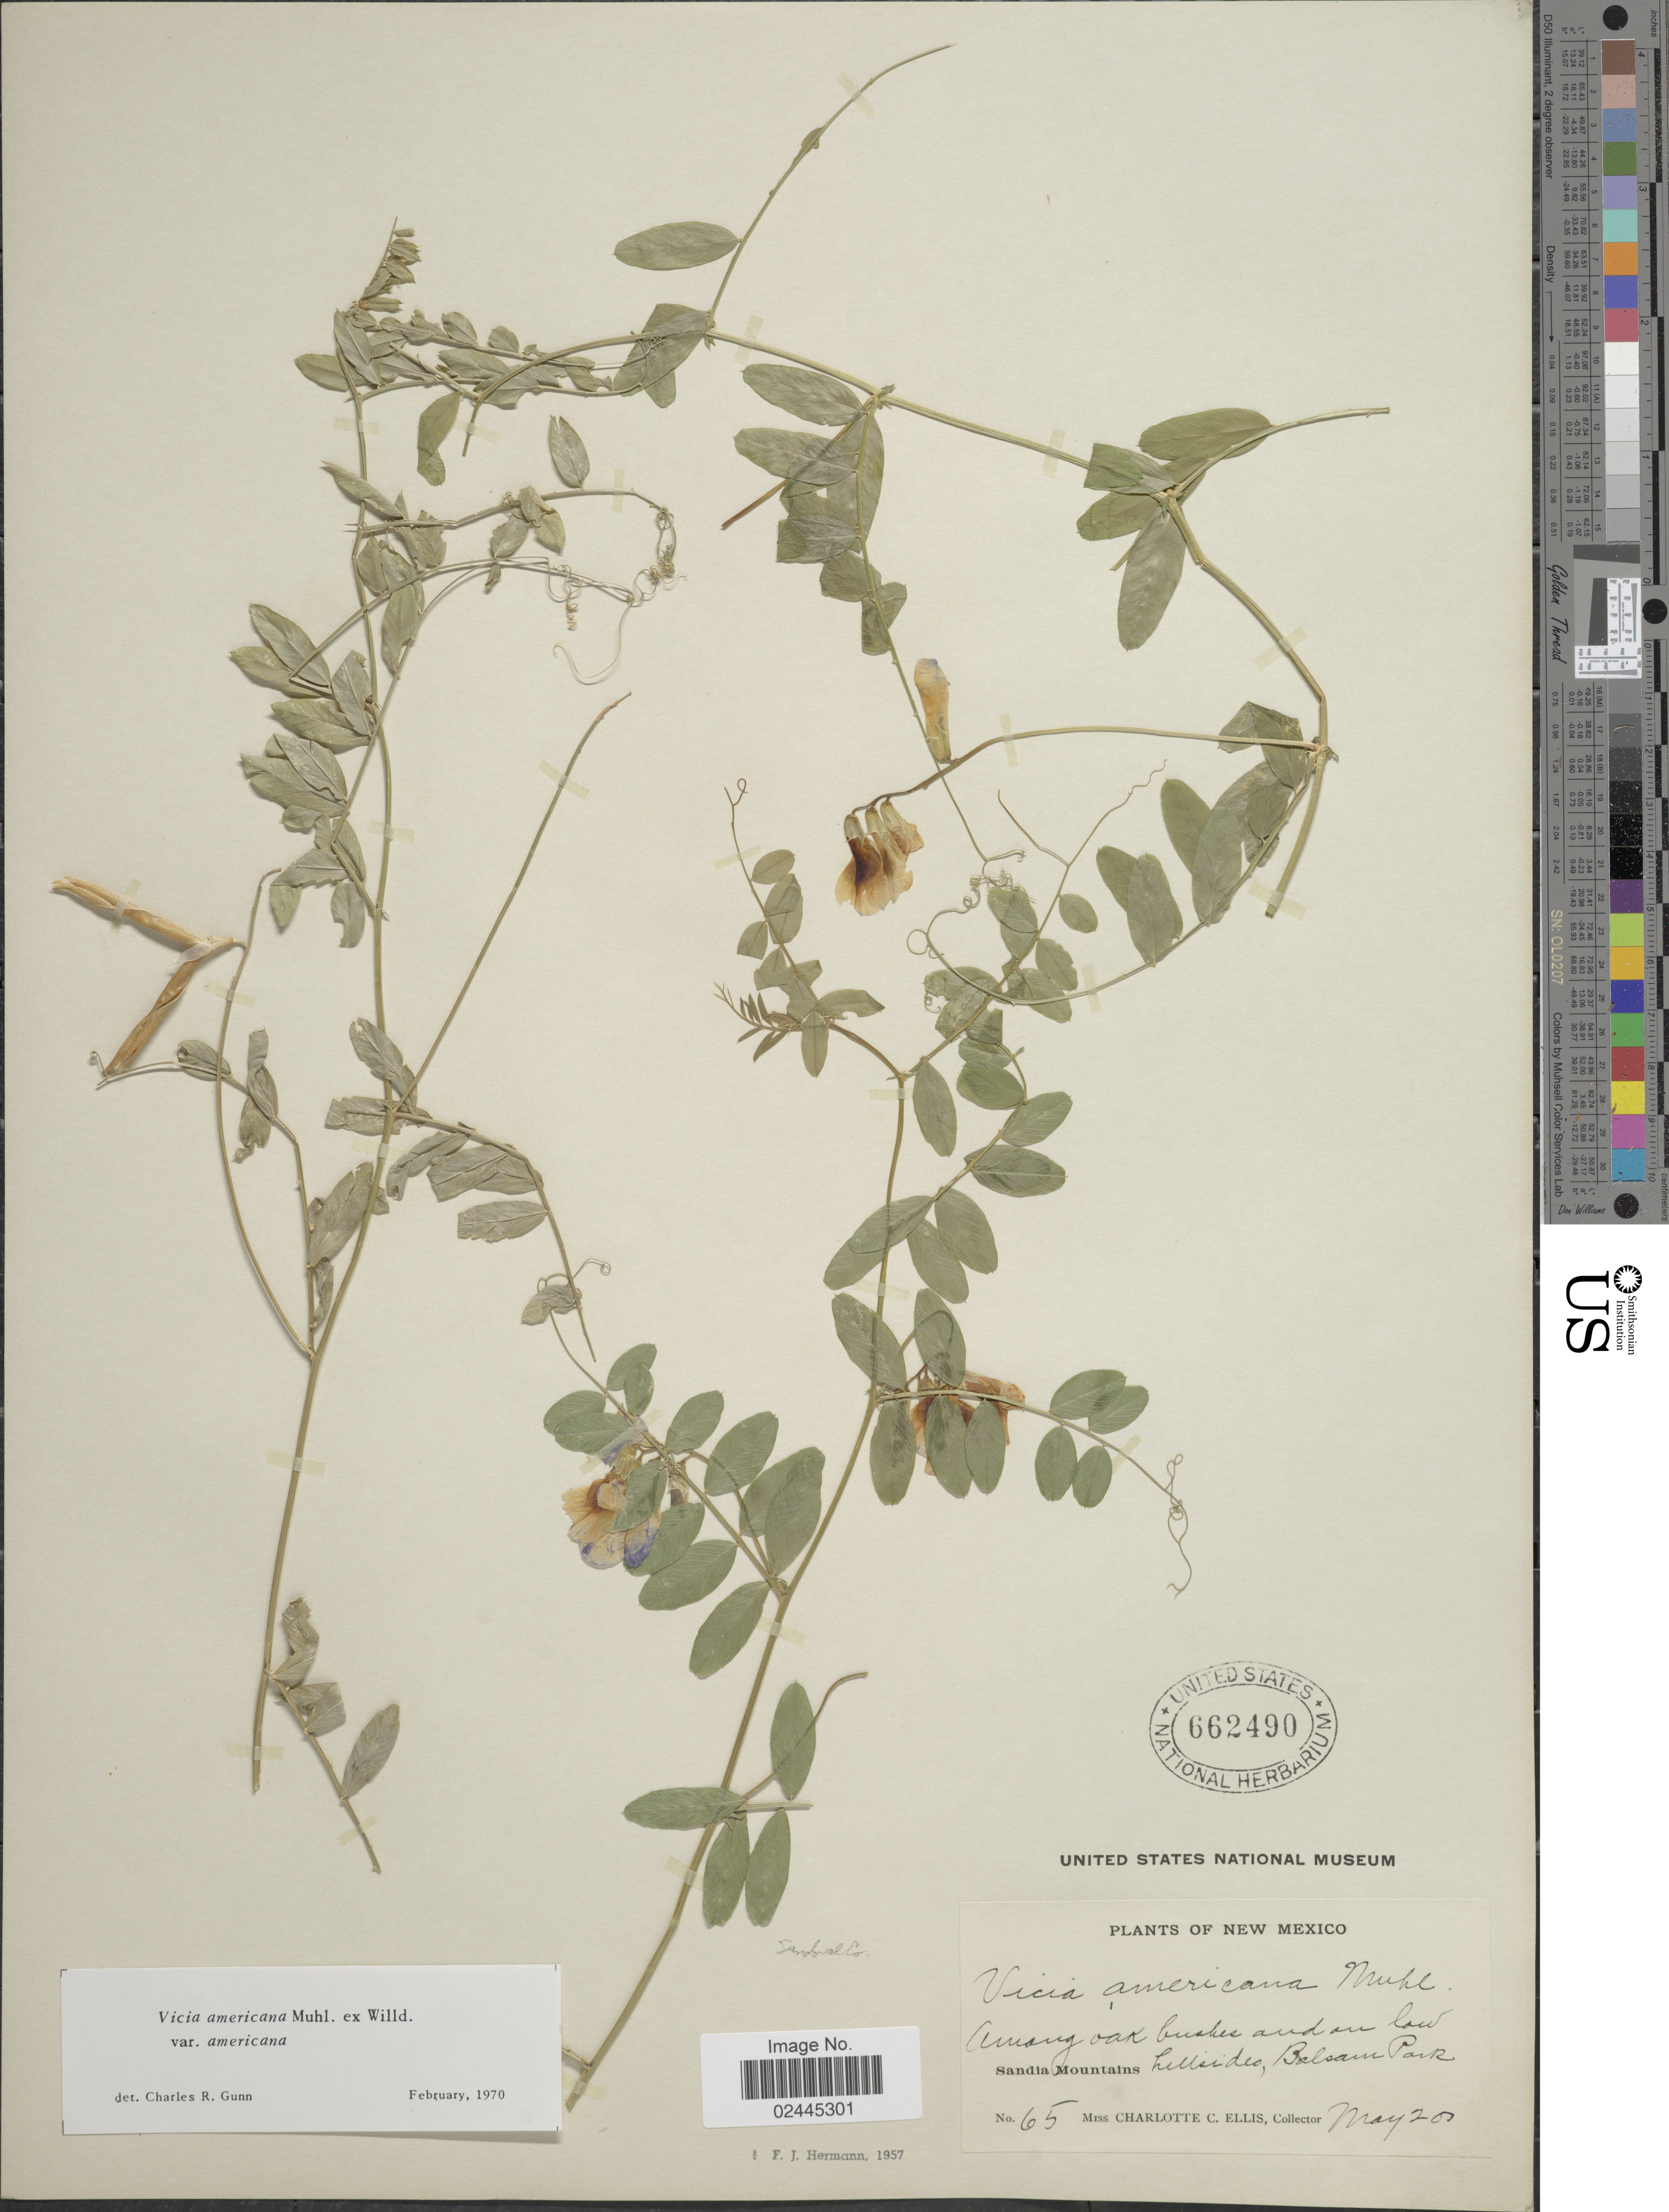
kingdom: Plantae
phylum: Tracheophyta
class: Magnoliopsida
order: Fabales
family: Fabaceae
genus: Vicia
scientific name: Vicia americana var. americana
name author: Muhl. ex Willd.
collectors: C. C. Ellis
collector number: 65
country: United States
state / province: New Mexico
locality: Among oak bushes and on low Sandia Mountains hillsides, Balsam Park. Sandoal Co.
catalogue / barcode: US 662490